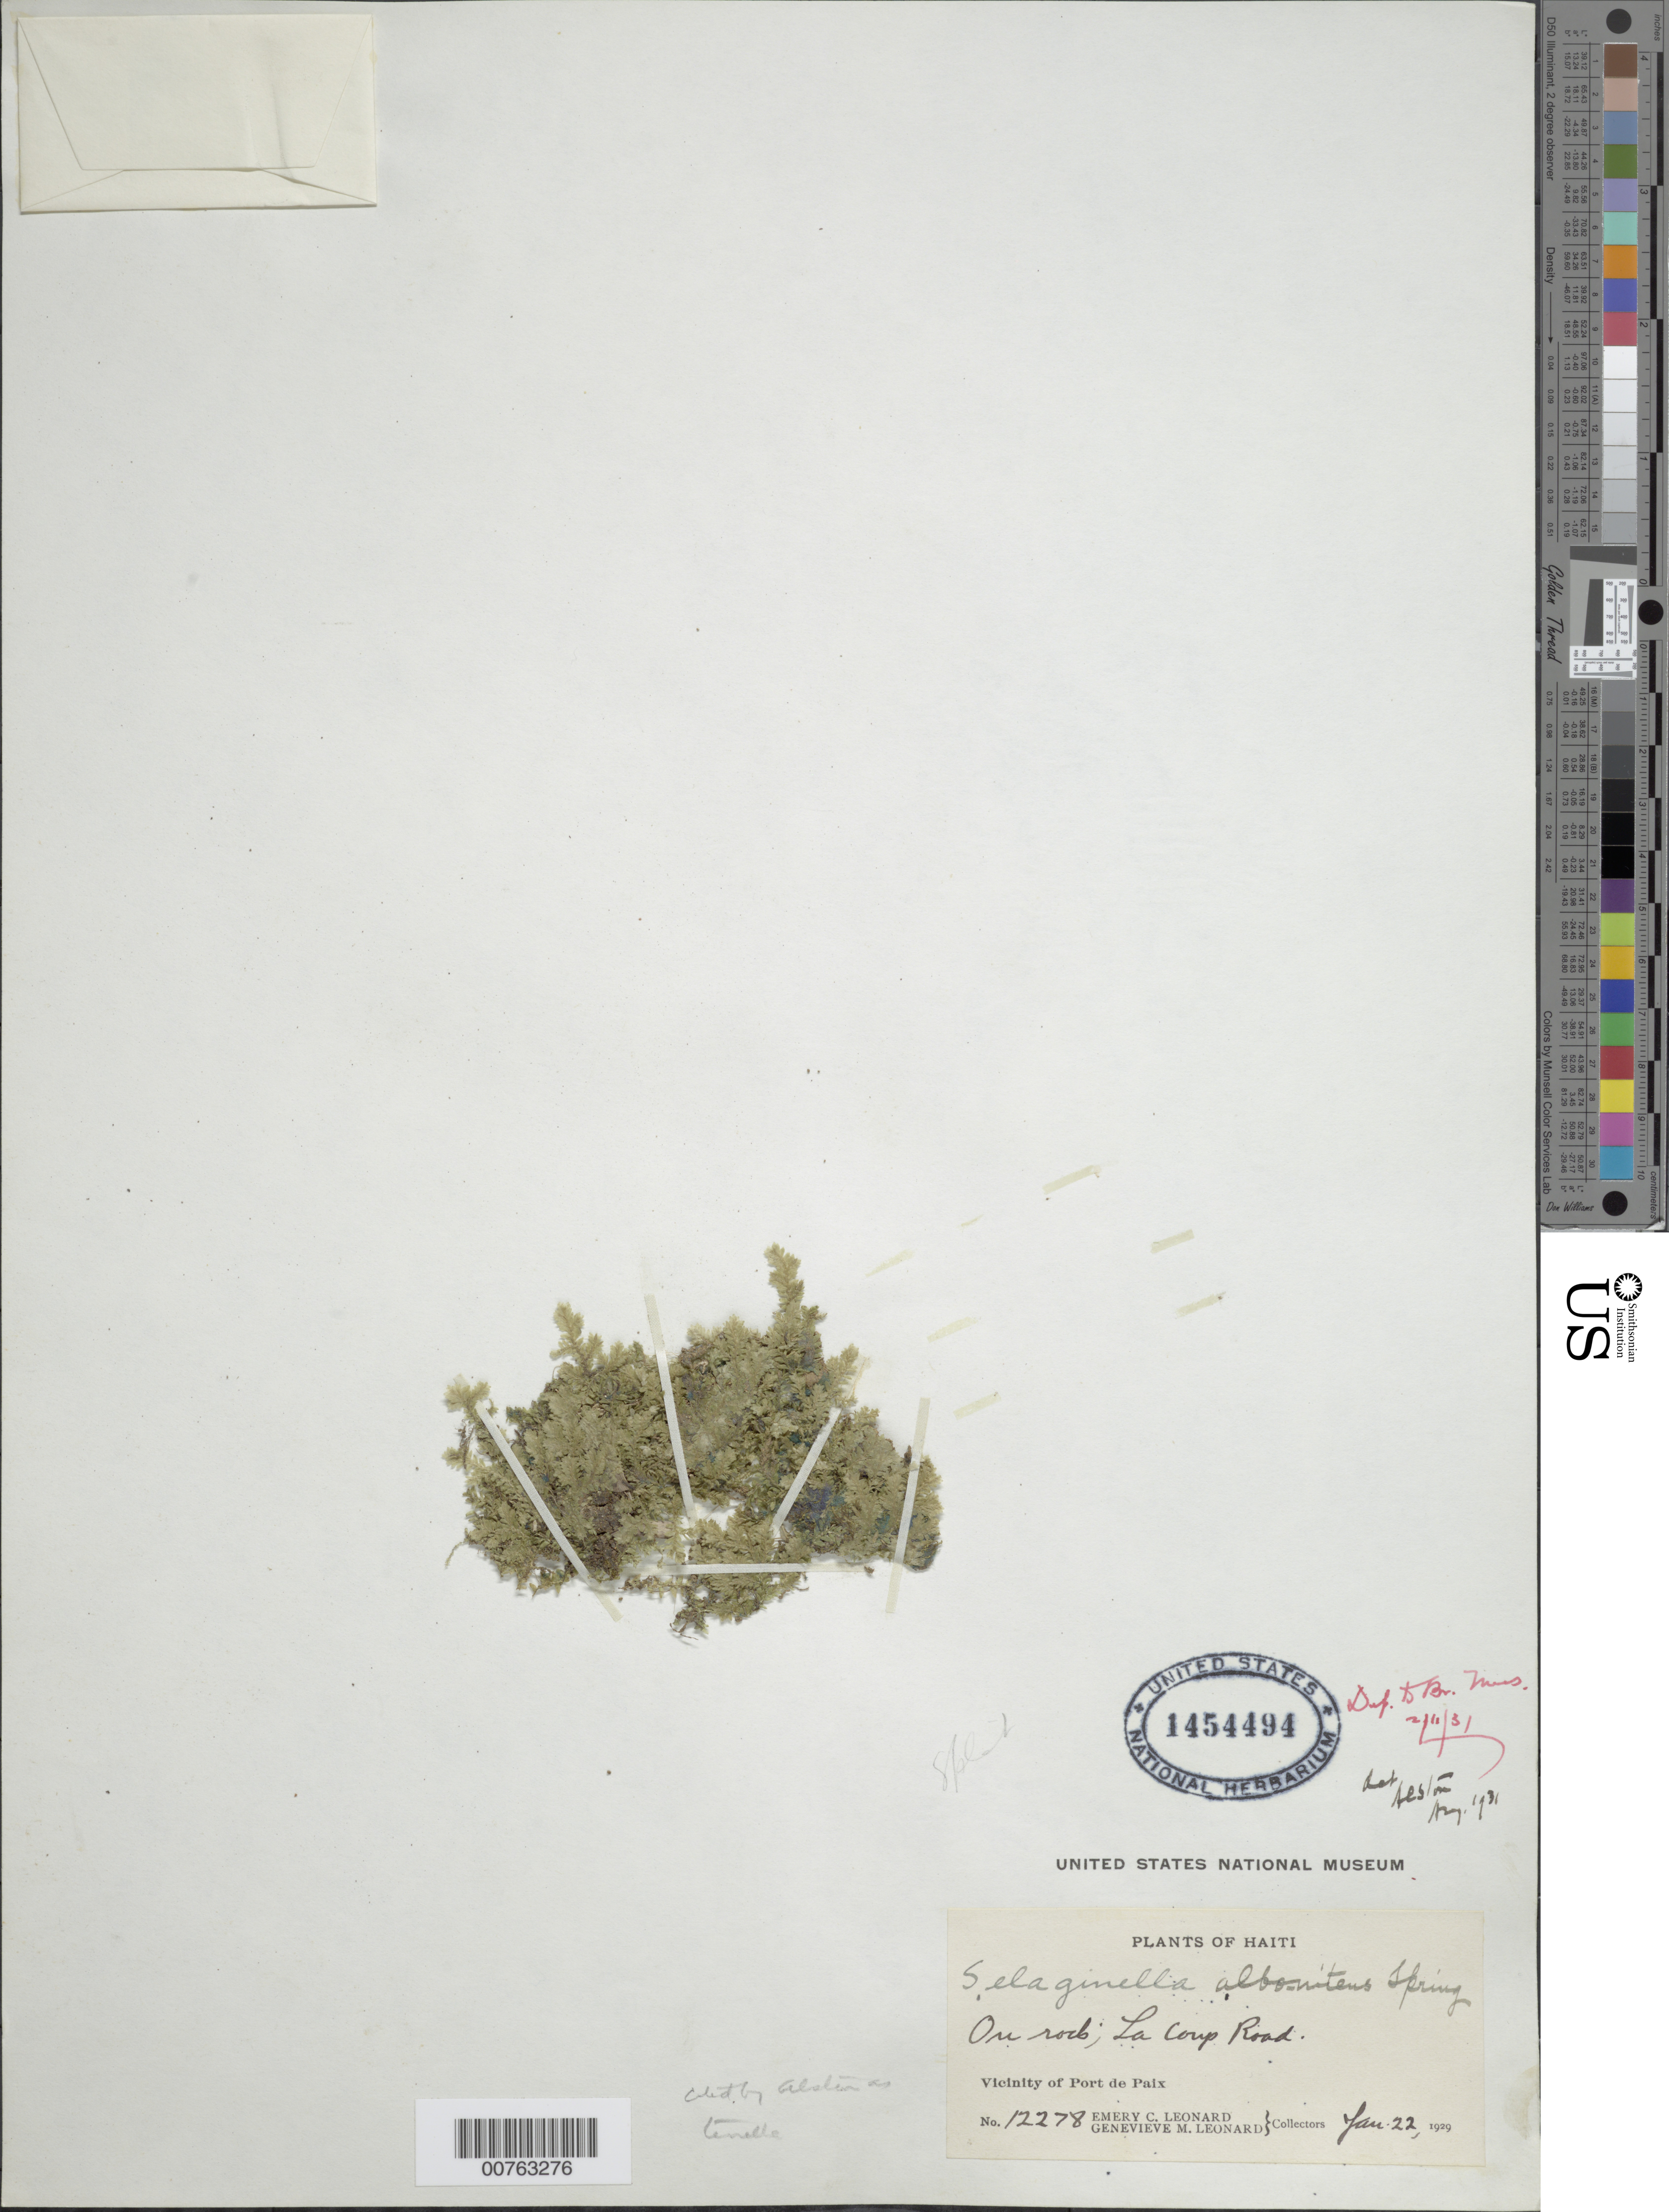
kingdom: Plantae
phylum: Tracheophyta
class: Lycopodiopsida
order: Selaginellales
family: Selaginellaceae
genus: Selaginella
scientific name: Selaginella tenella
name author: (P. Beauv.) Spring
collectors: E. C. Leonard & G. M. Leonard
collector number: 12278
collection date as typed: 22 Jan 1929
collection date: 1929-01-22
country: Haiti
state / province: Nord-Óuest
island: Hispaniola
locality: Vicinity of Port de PaiDepartement du NordOuest. La Coup Road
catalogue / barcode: US 1454494